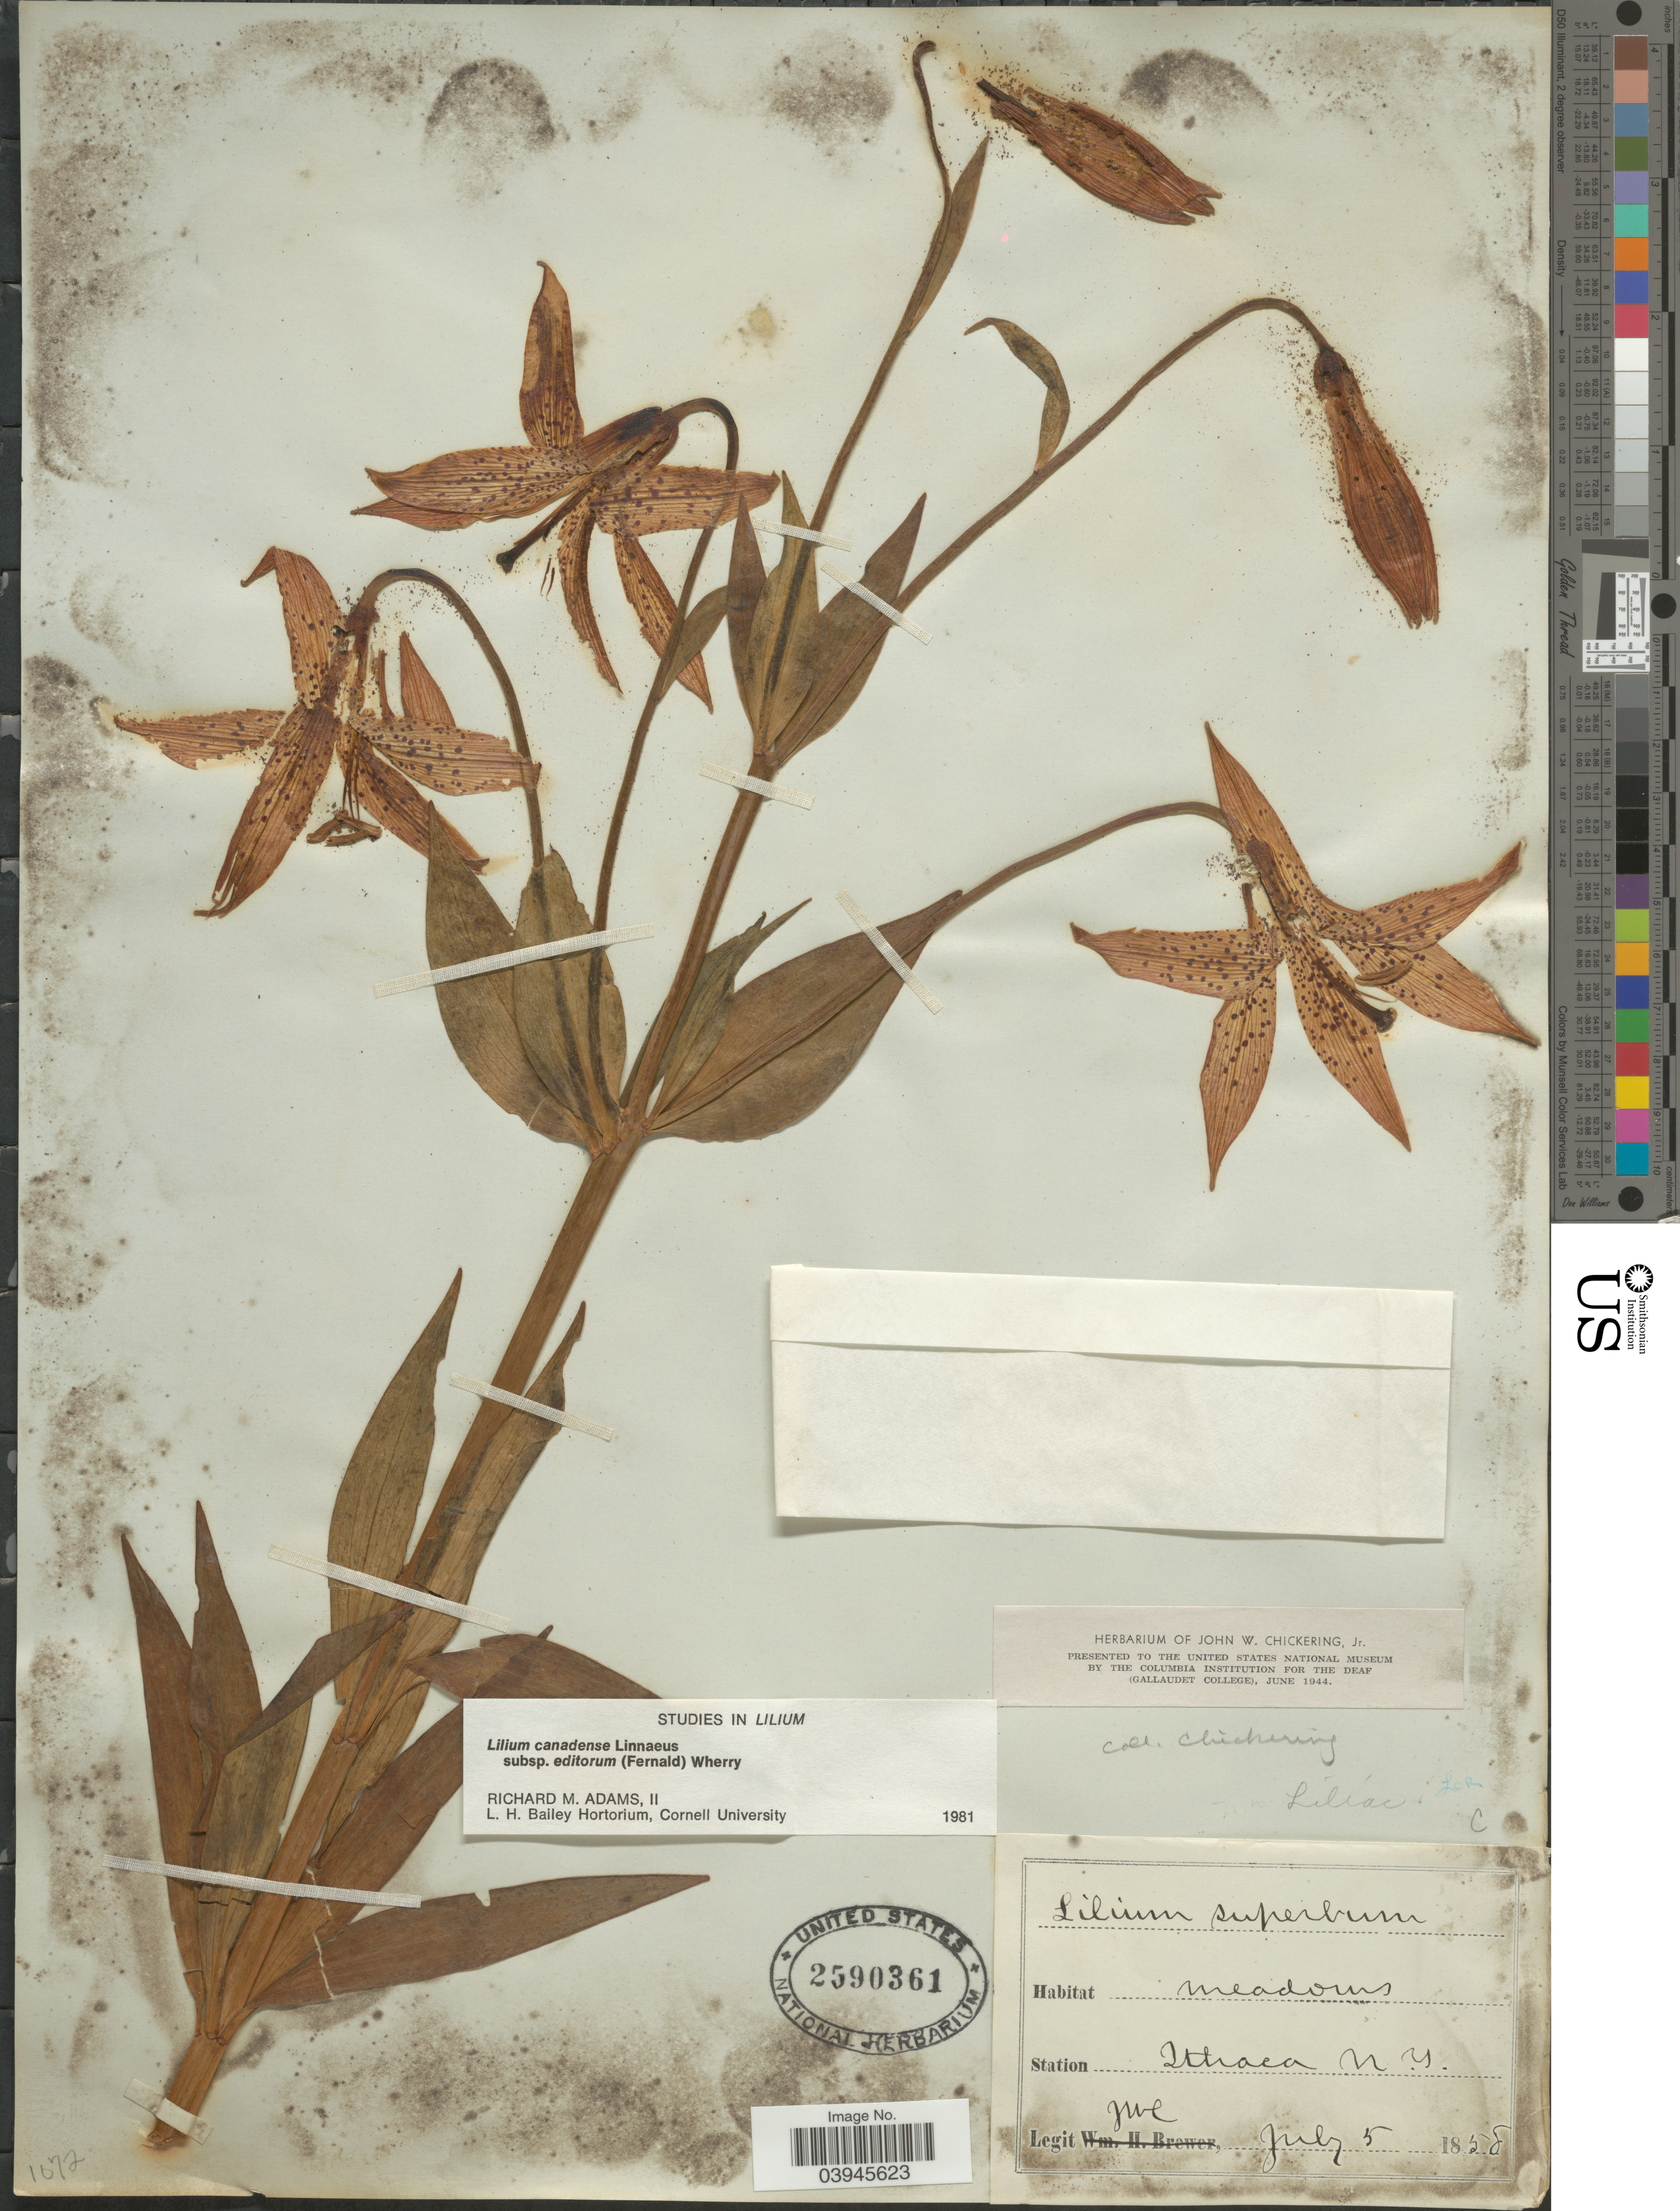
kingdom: Plantae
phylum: Tracheophyta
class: Liliopsida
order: Liliales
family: Liliaceae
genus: Lilium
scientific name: Lilium canadense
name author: L.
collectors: J. Chickering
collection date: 1858-07-05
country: United States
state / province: New York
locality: Station Ithaca.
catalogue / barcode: US 2590361